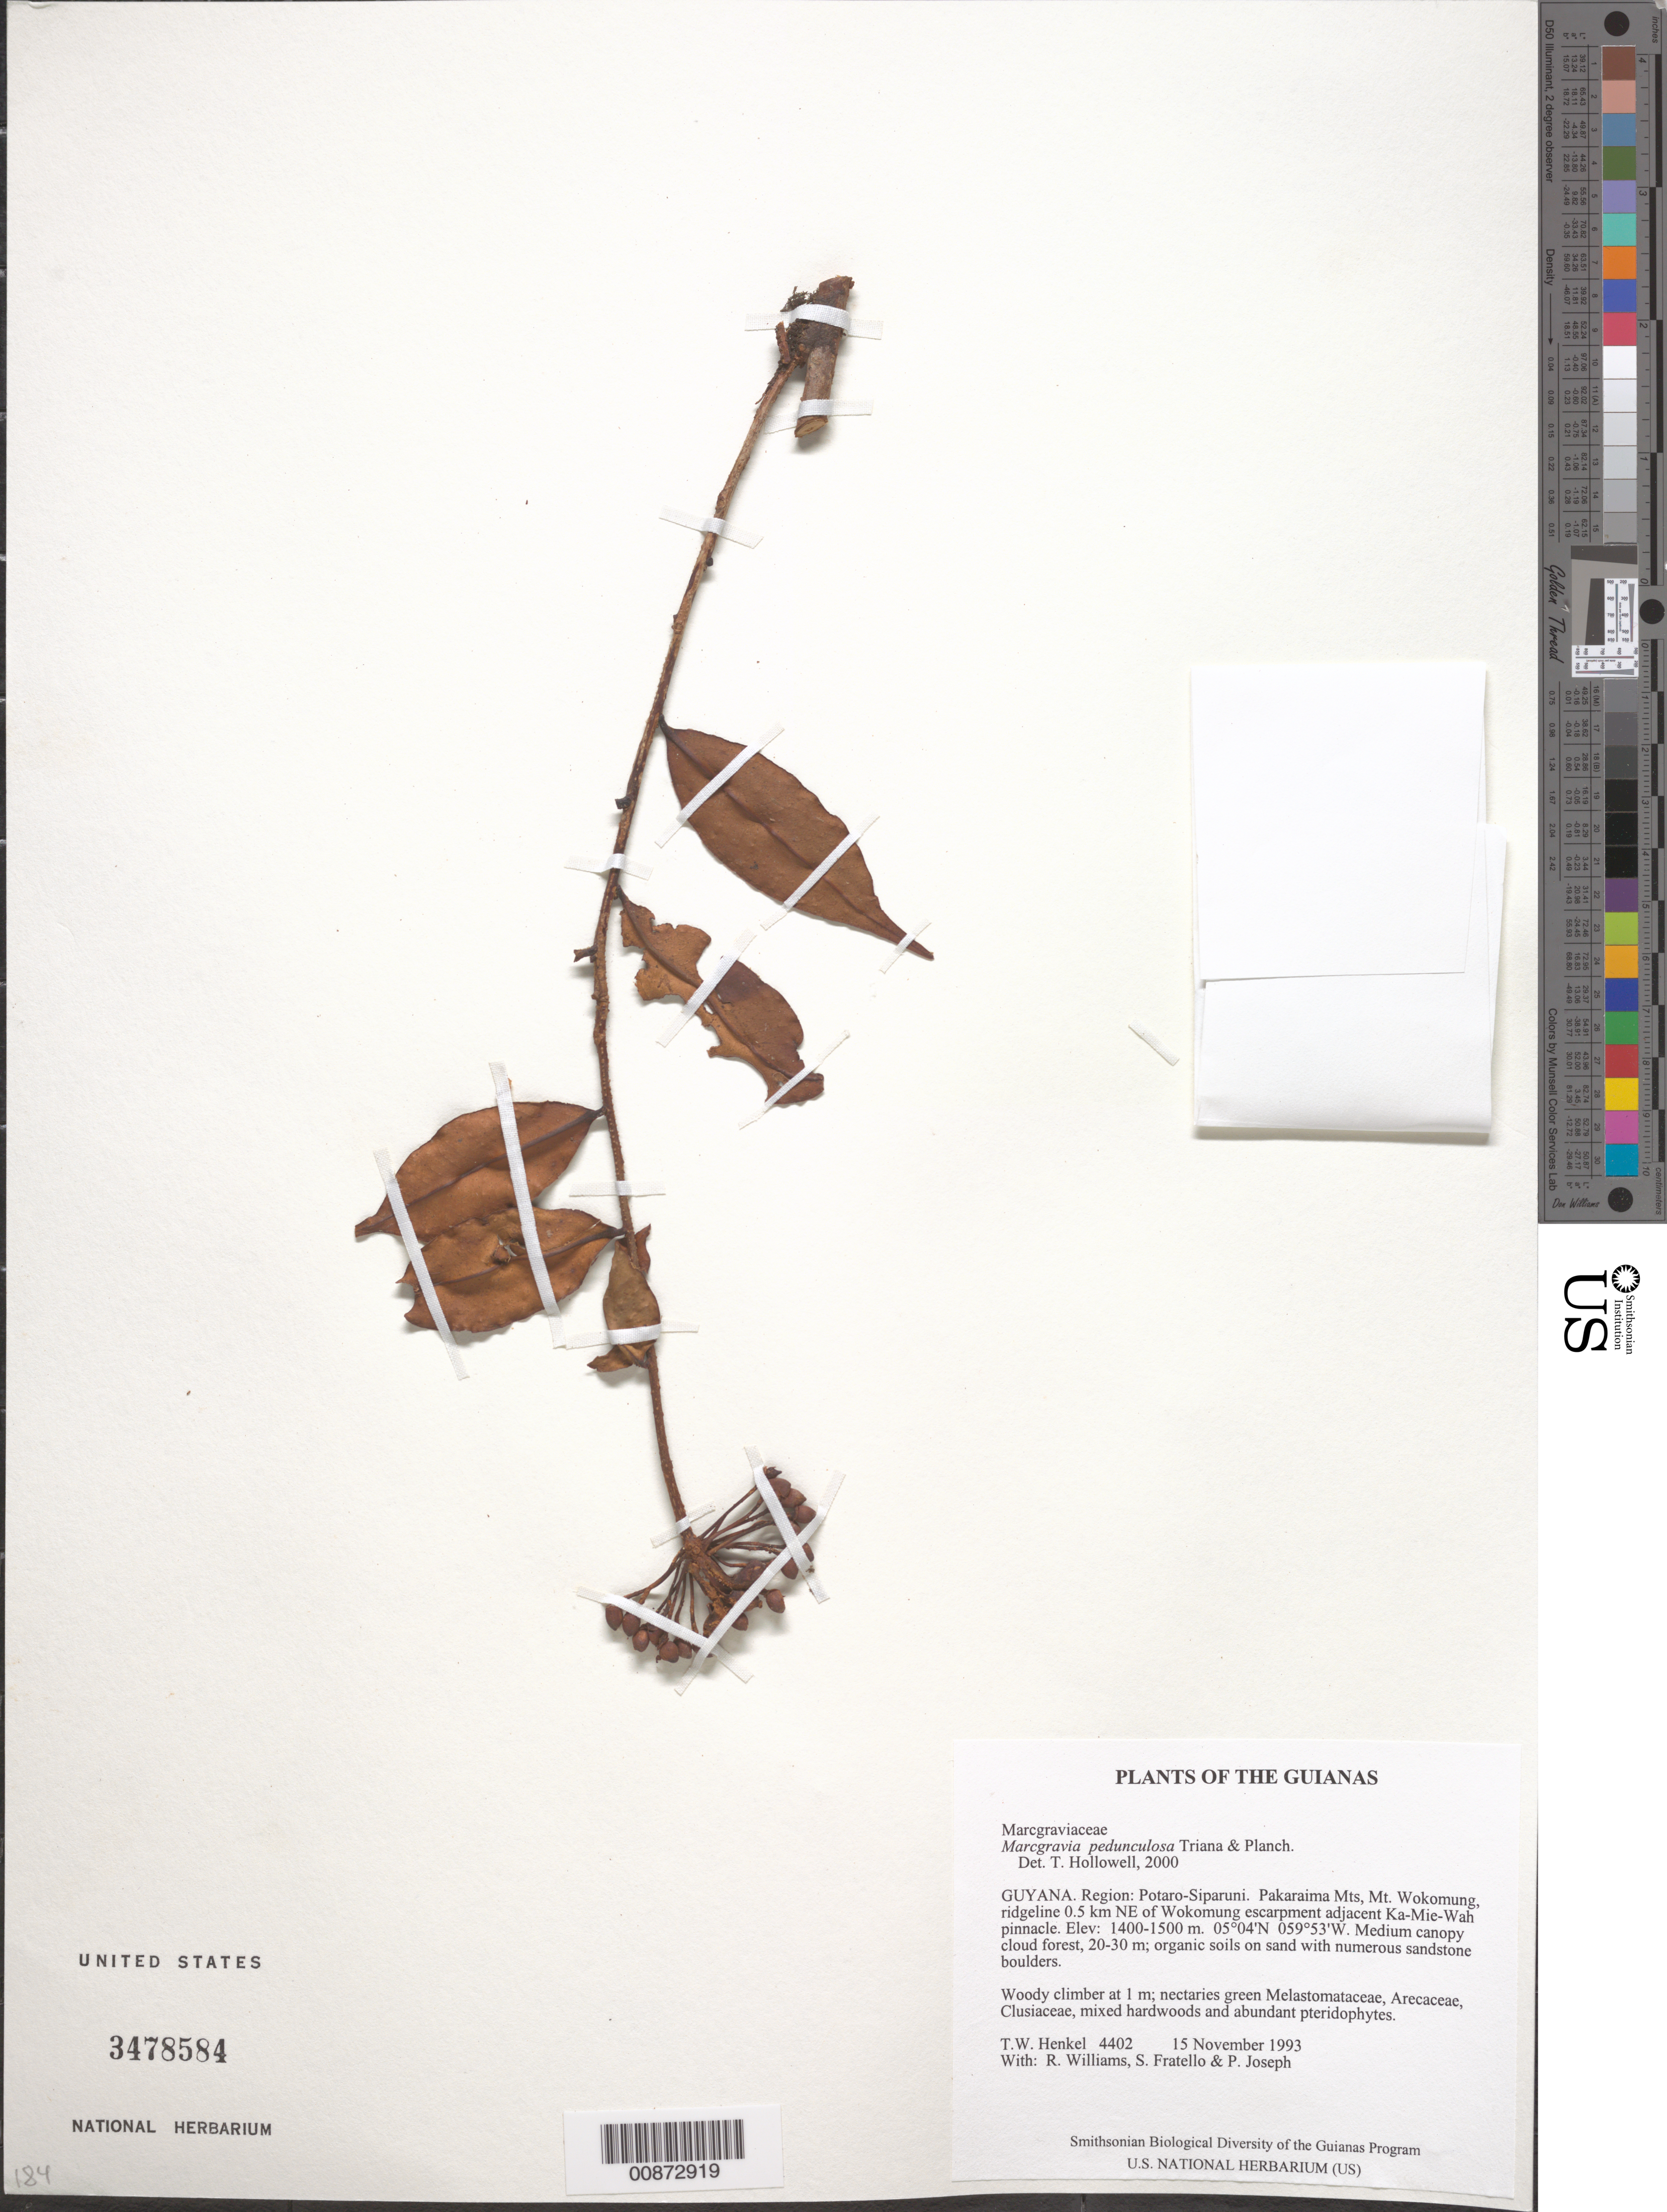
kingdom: Plantae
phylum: Tracheophyta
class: Magnoliopsida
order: Ericales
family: Marcgraviaceae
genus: Marcgravia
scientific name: Marcgravia pedunculosa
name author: Triana & Planch.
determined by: Hollowell, T. H., (BOT), Smithsonian Institution - National Museum of Natural History (UNITED STATES)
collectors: T. Henkel, R. Williams, S. Fratello & P. Joseph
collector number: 4402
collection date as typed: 15 November 1993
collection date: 1993-11-15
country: Guyana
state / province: Potaro-Siparuni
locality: Pakaraima Mts, Mt. Wokomung, ridgeline 0.5 km NE of Wokomung escarpment adjacent Ka-Mie-Wah pinnacle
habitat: Medium canopy cloud forest, 20-30 m; organic soils on sand with numerous sandstone boulders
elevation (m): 1400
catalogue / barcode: US 3478584